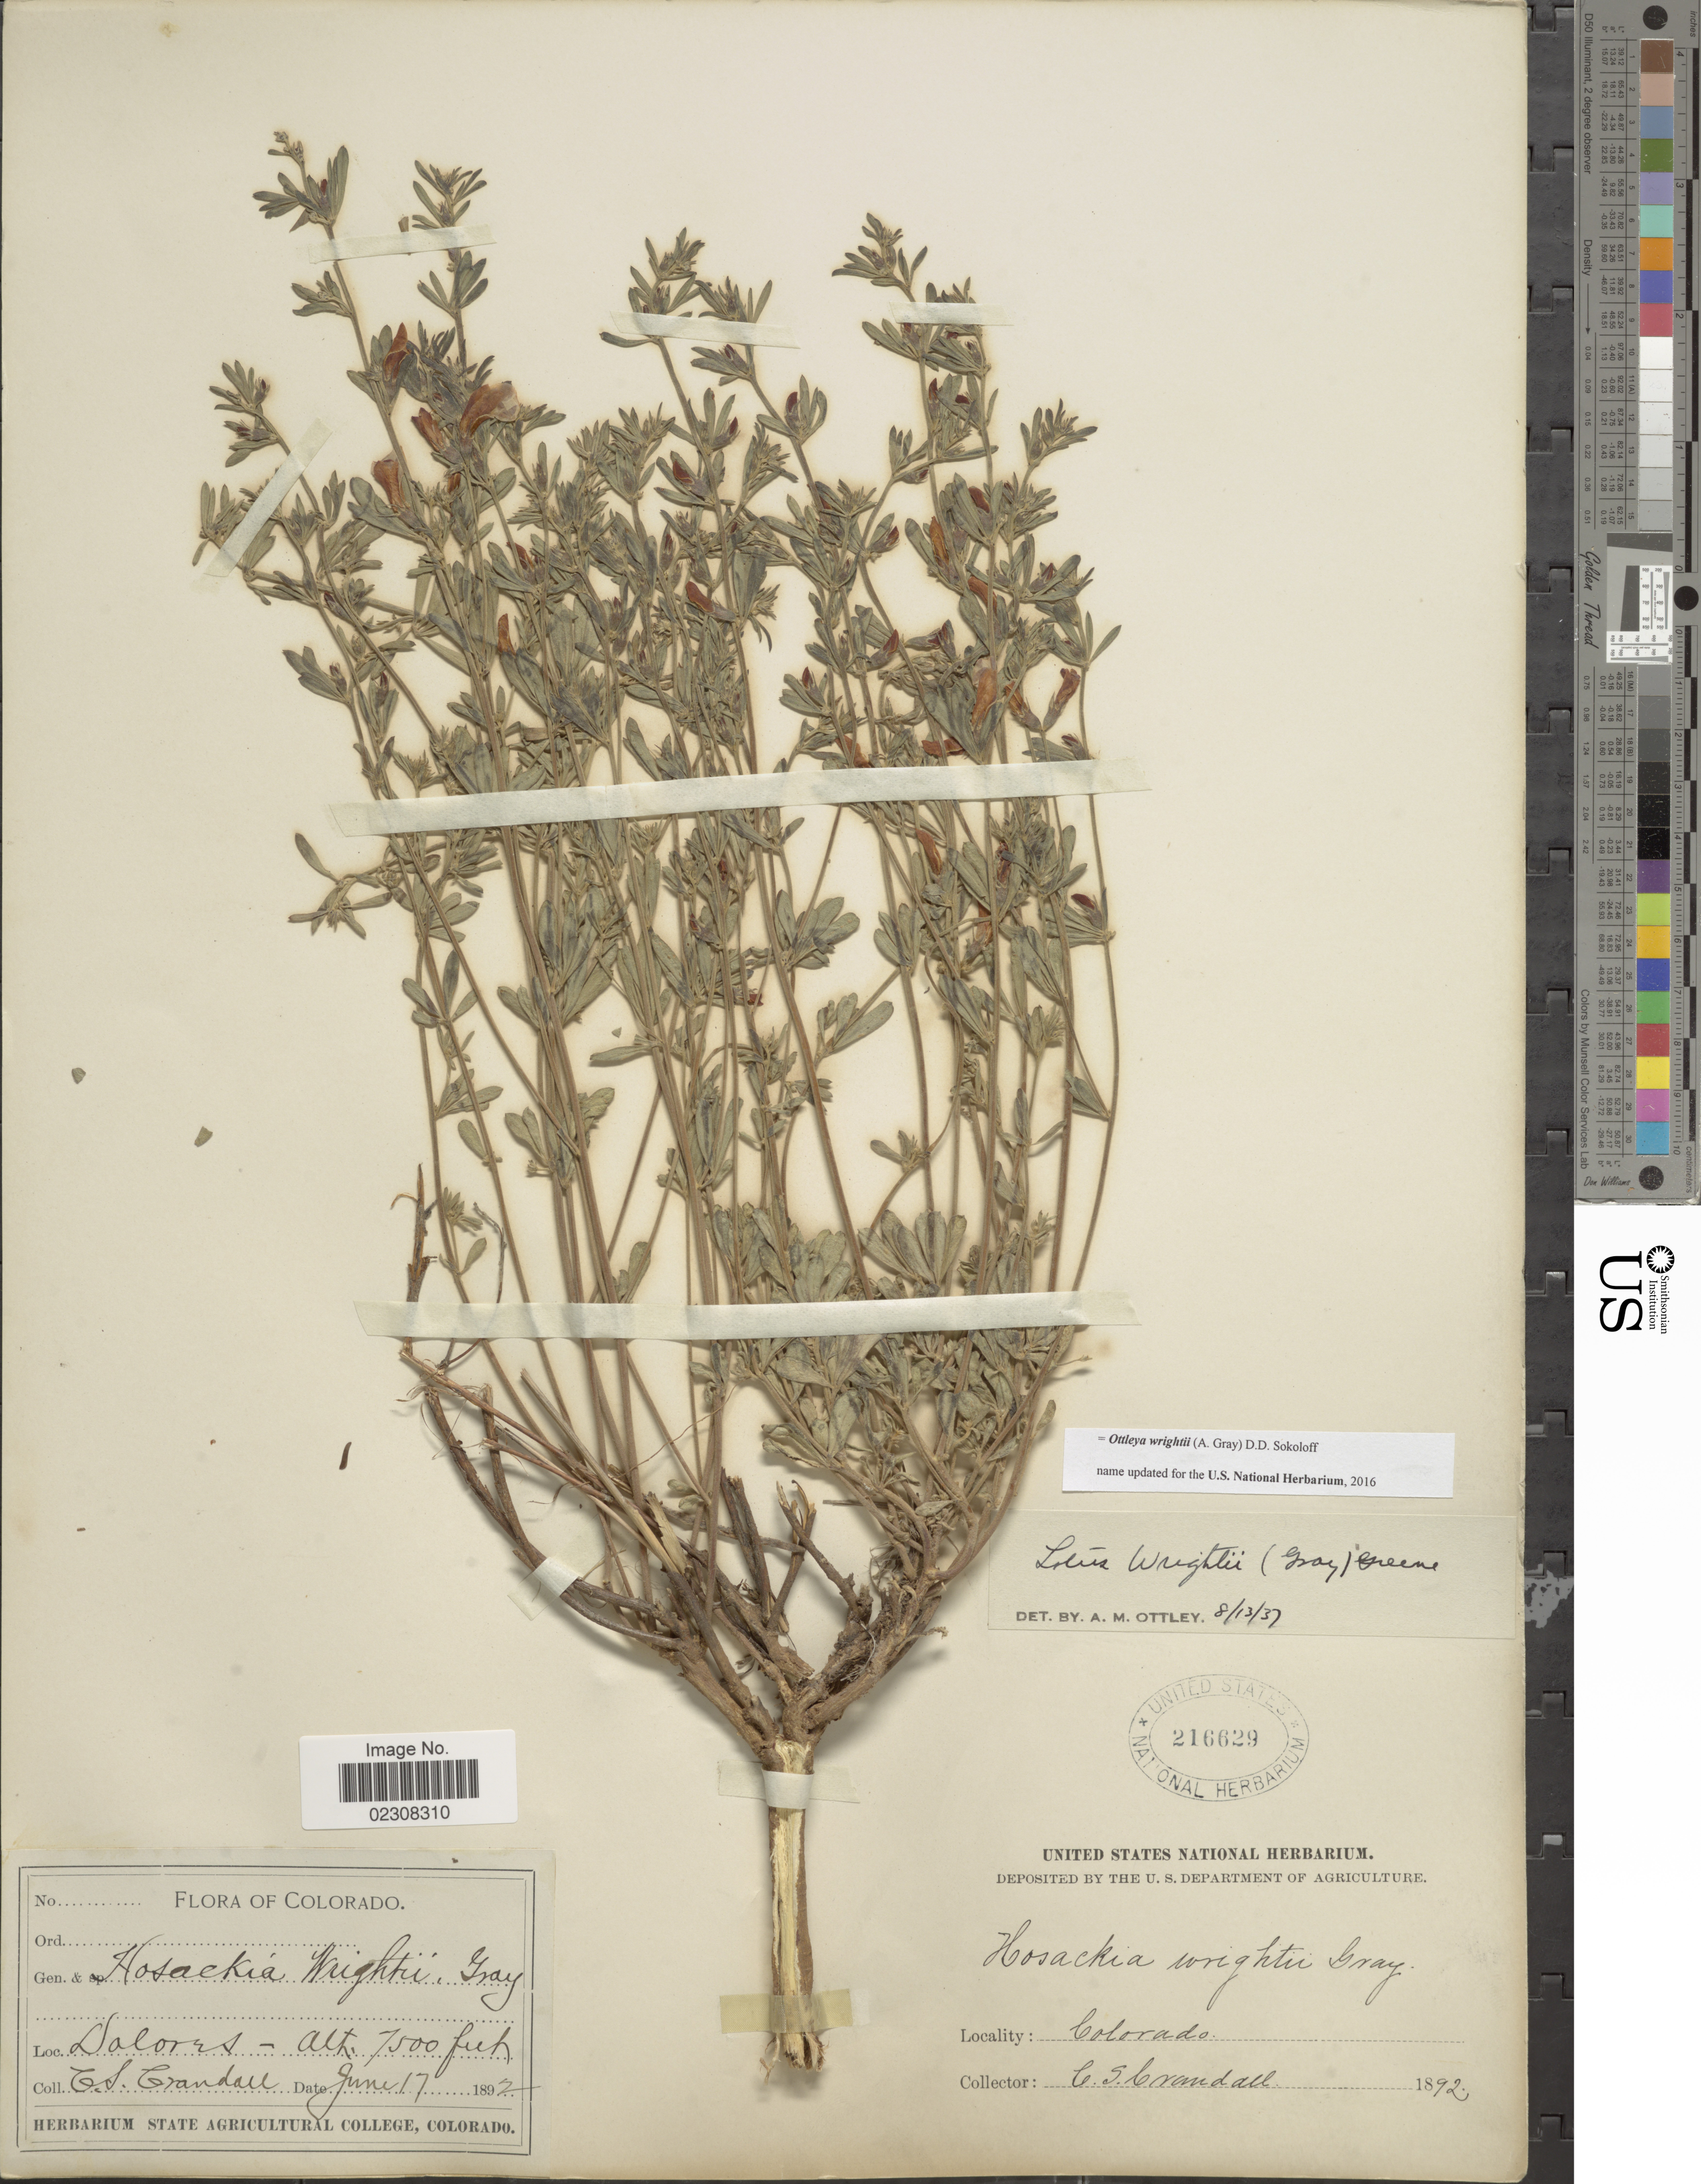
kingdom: Plantae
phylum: Tracheophyta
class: Magnoliopsida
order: Fabales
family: Fabaceae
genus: Ottleya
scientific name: Ottleya wrightii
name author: (A. Gray) D.D. Sokoloff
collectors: C. Crandall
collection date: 1892-06-17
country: United States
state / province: Colorado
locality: Dolores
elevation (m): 2286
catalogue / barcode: US 216629